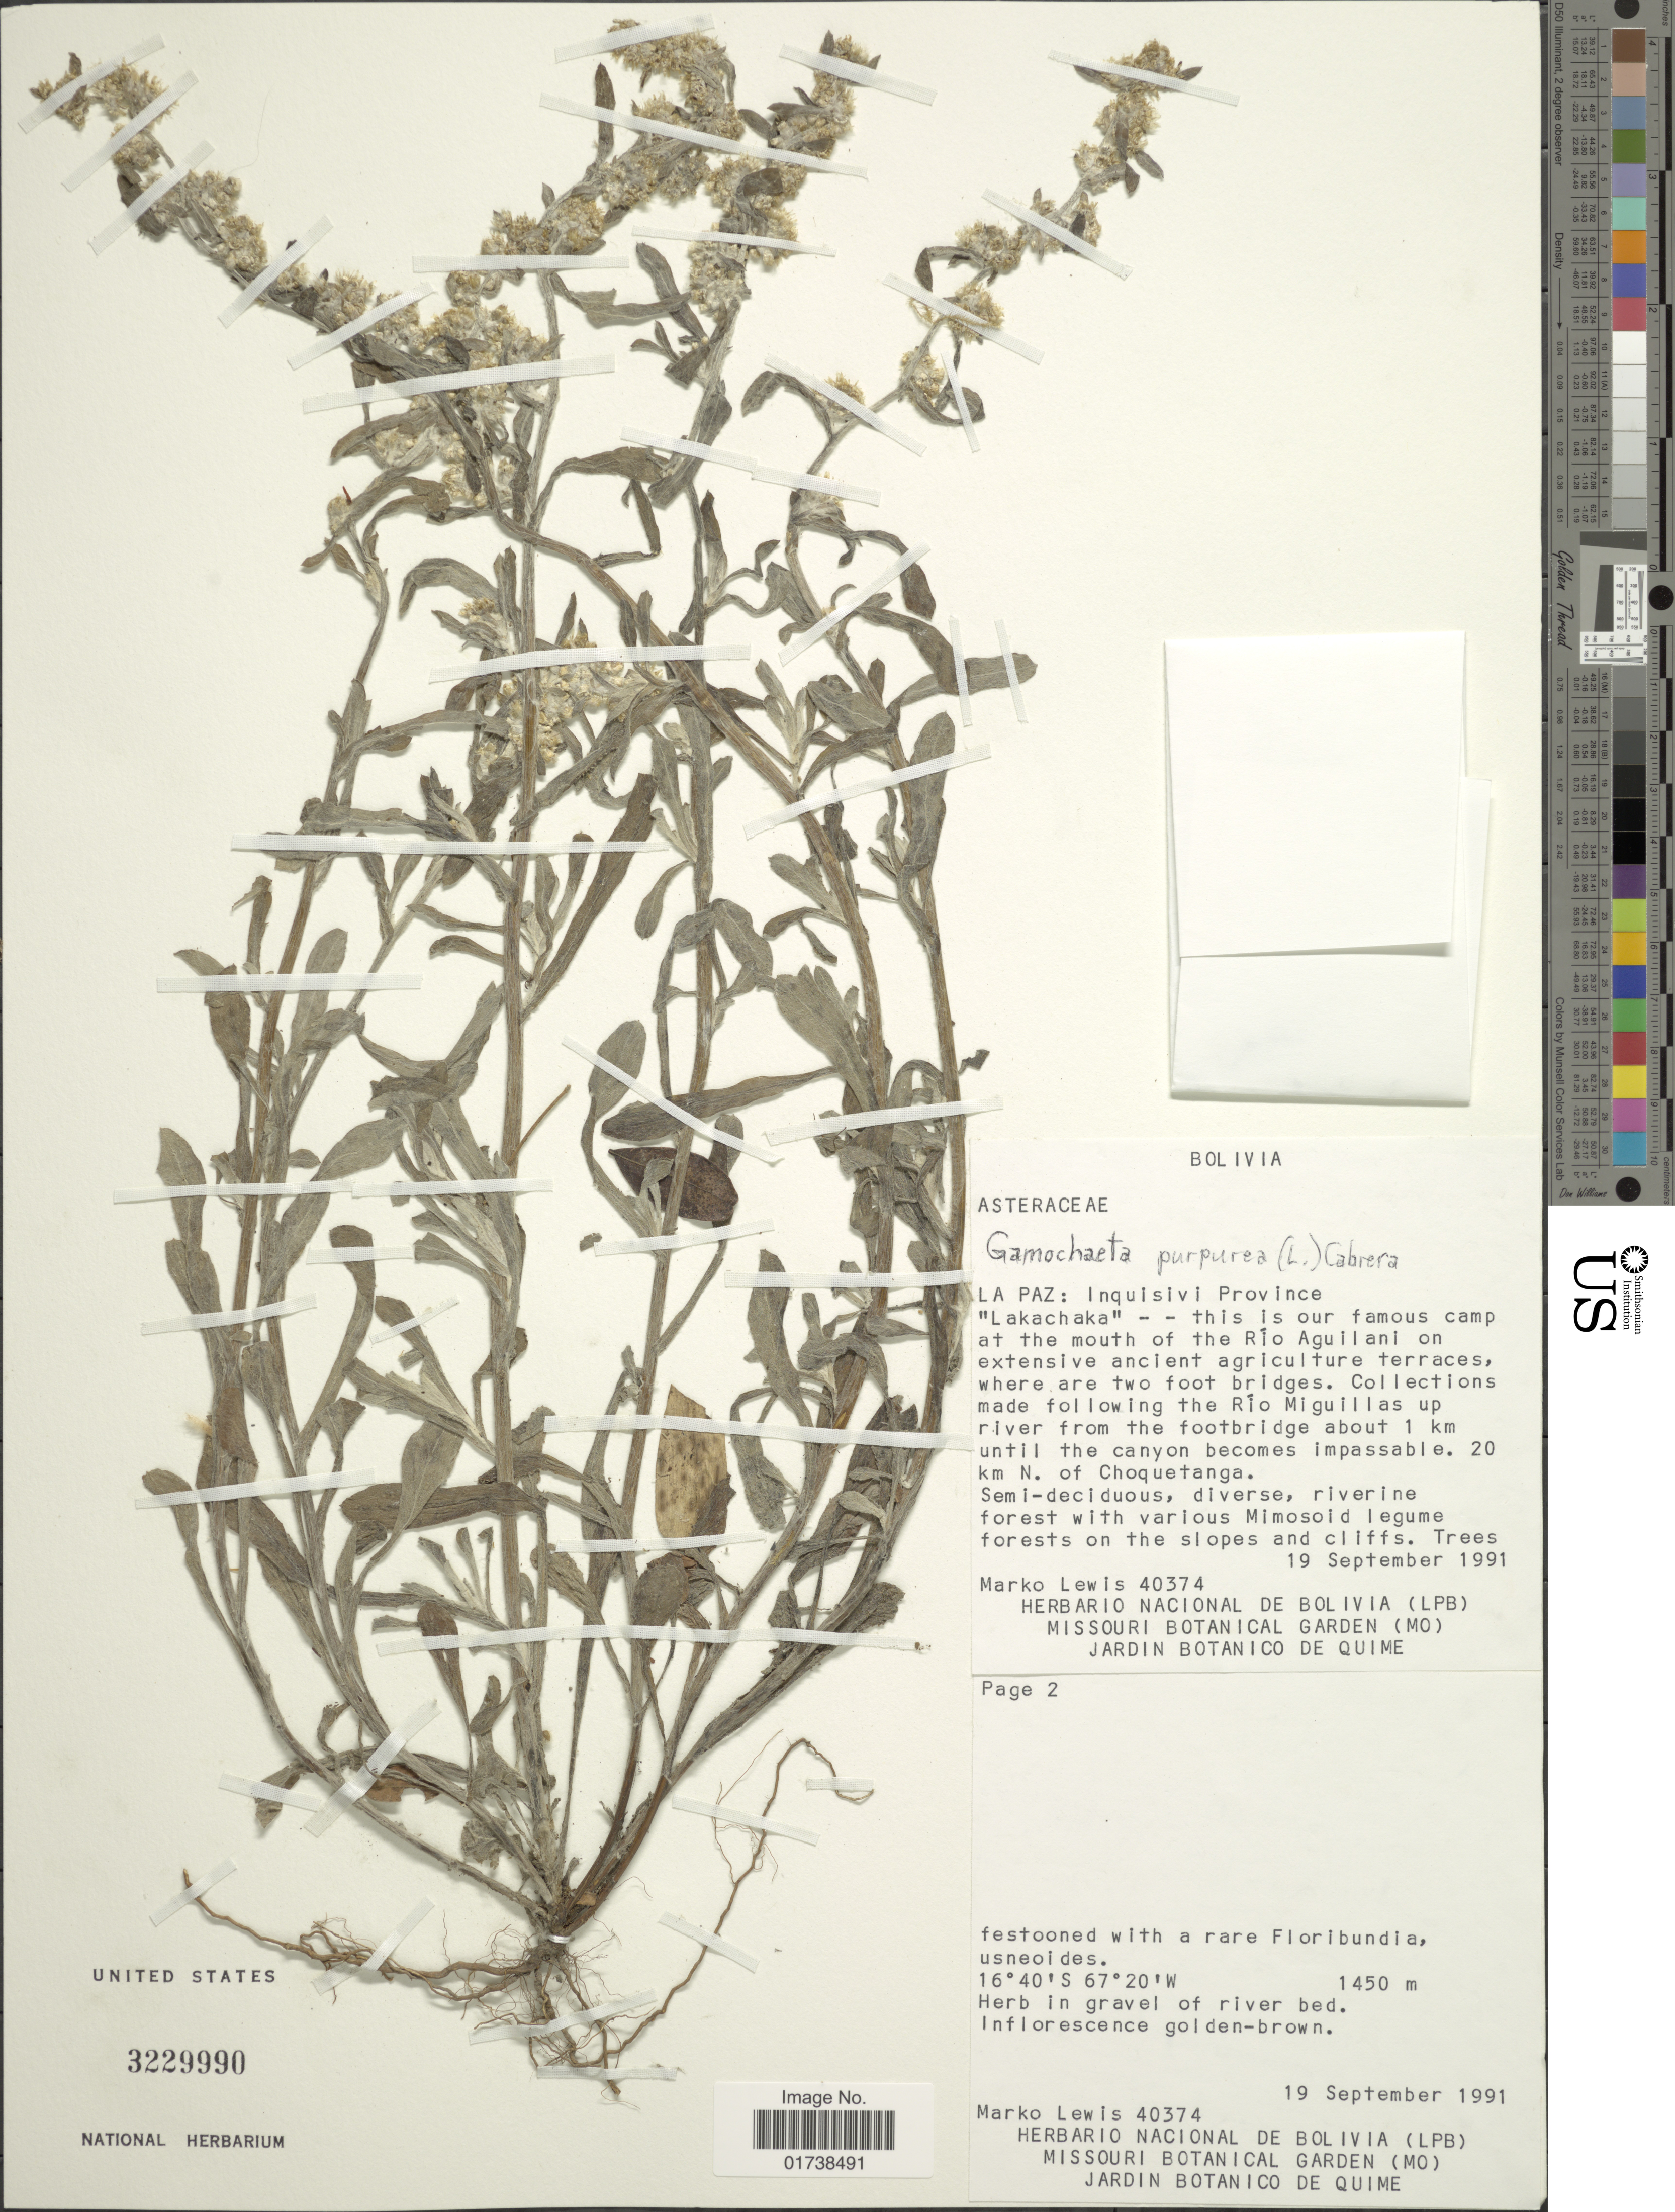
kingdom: Plantae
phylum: Tracheophyta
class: Magnoliopsida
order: Asterales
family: Asteraceae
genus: Gamochaeta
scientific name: Gamochaeta purpurea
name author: (L.) Cabrera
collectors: M. A. Lewis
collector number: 40374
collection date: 1991-09-19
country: Bolivia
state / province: La Paz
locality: Inquisivi Province, "Lachaka". This is our famous camp at the mouth of the Rio Aguillani on extensive ancient agriculture terraces, where are two foot bridges. The Rio Miguillas up river from the footbridge about 1 km until the canyon becomes impassable. 20 km N. of Choquetanga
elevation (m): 1450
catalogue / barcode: US 3229990